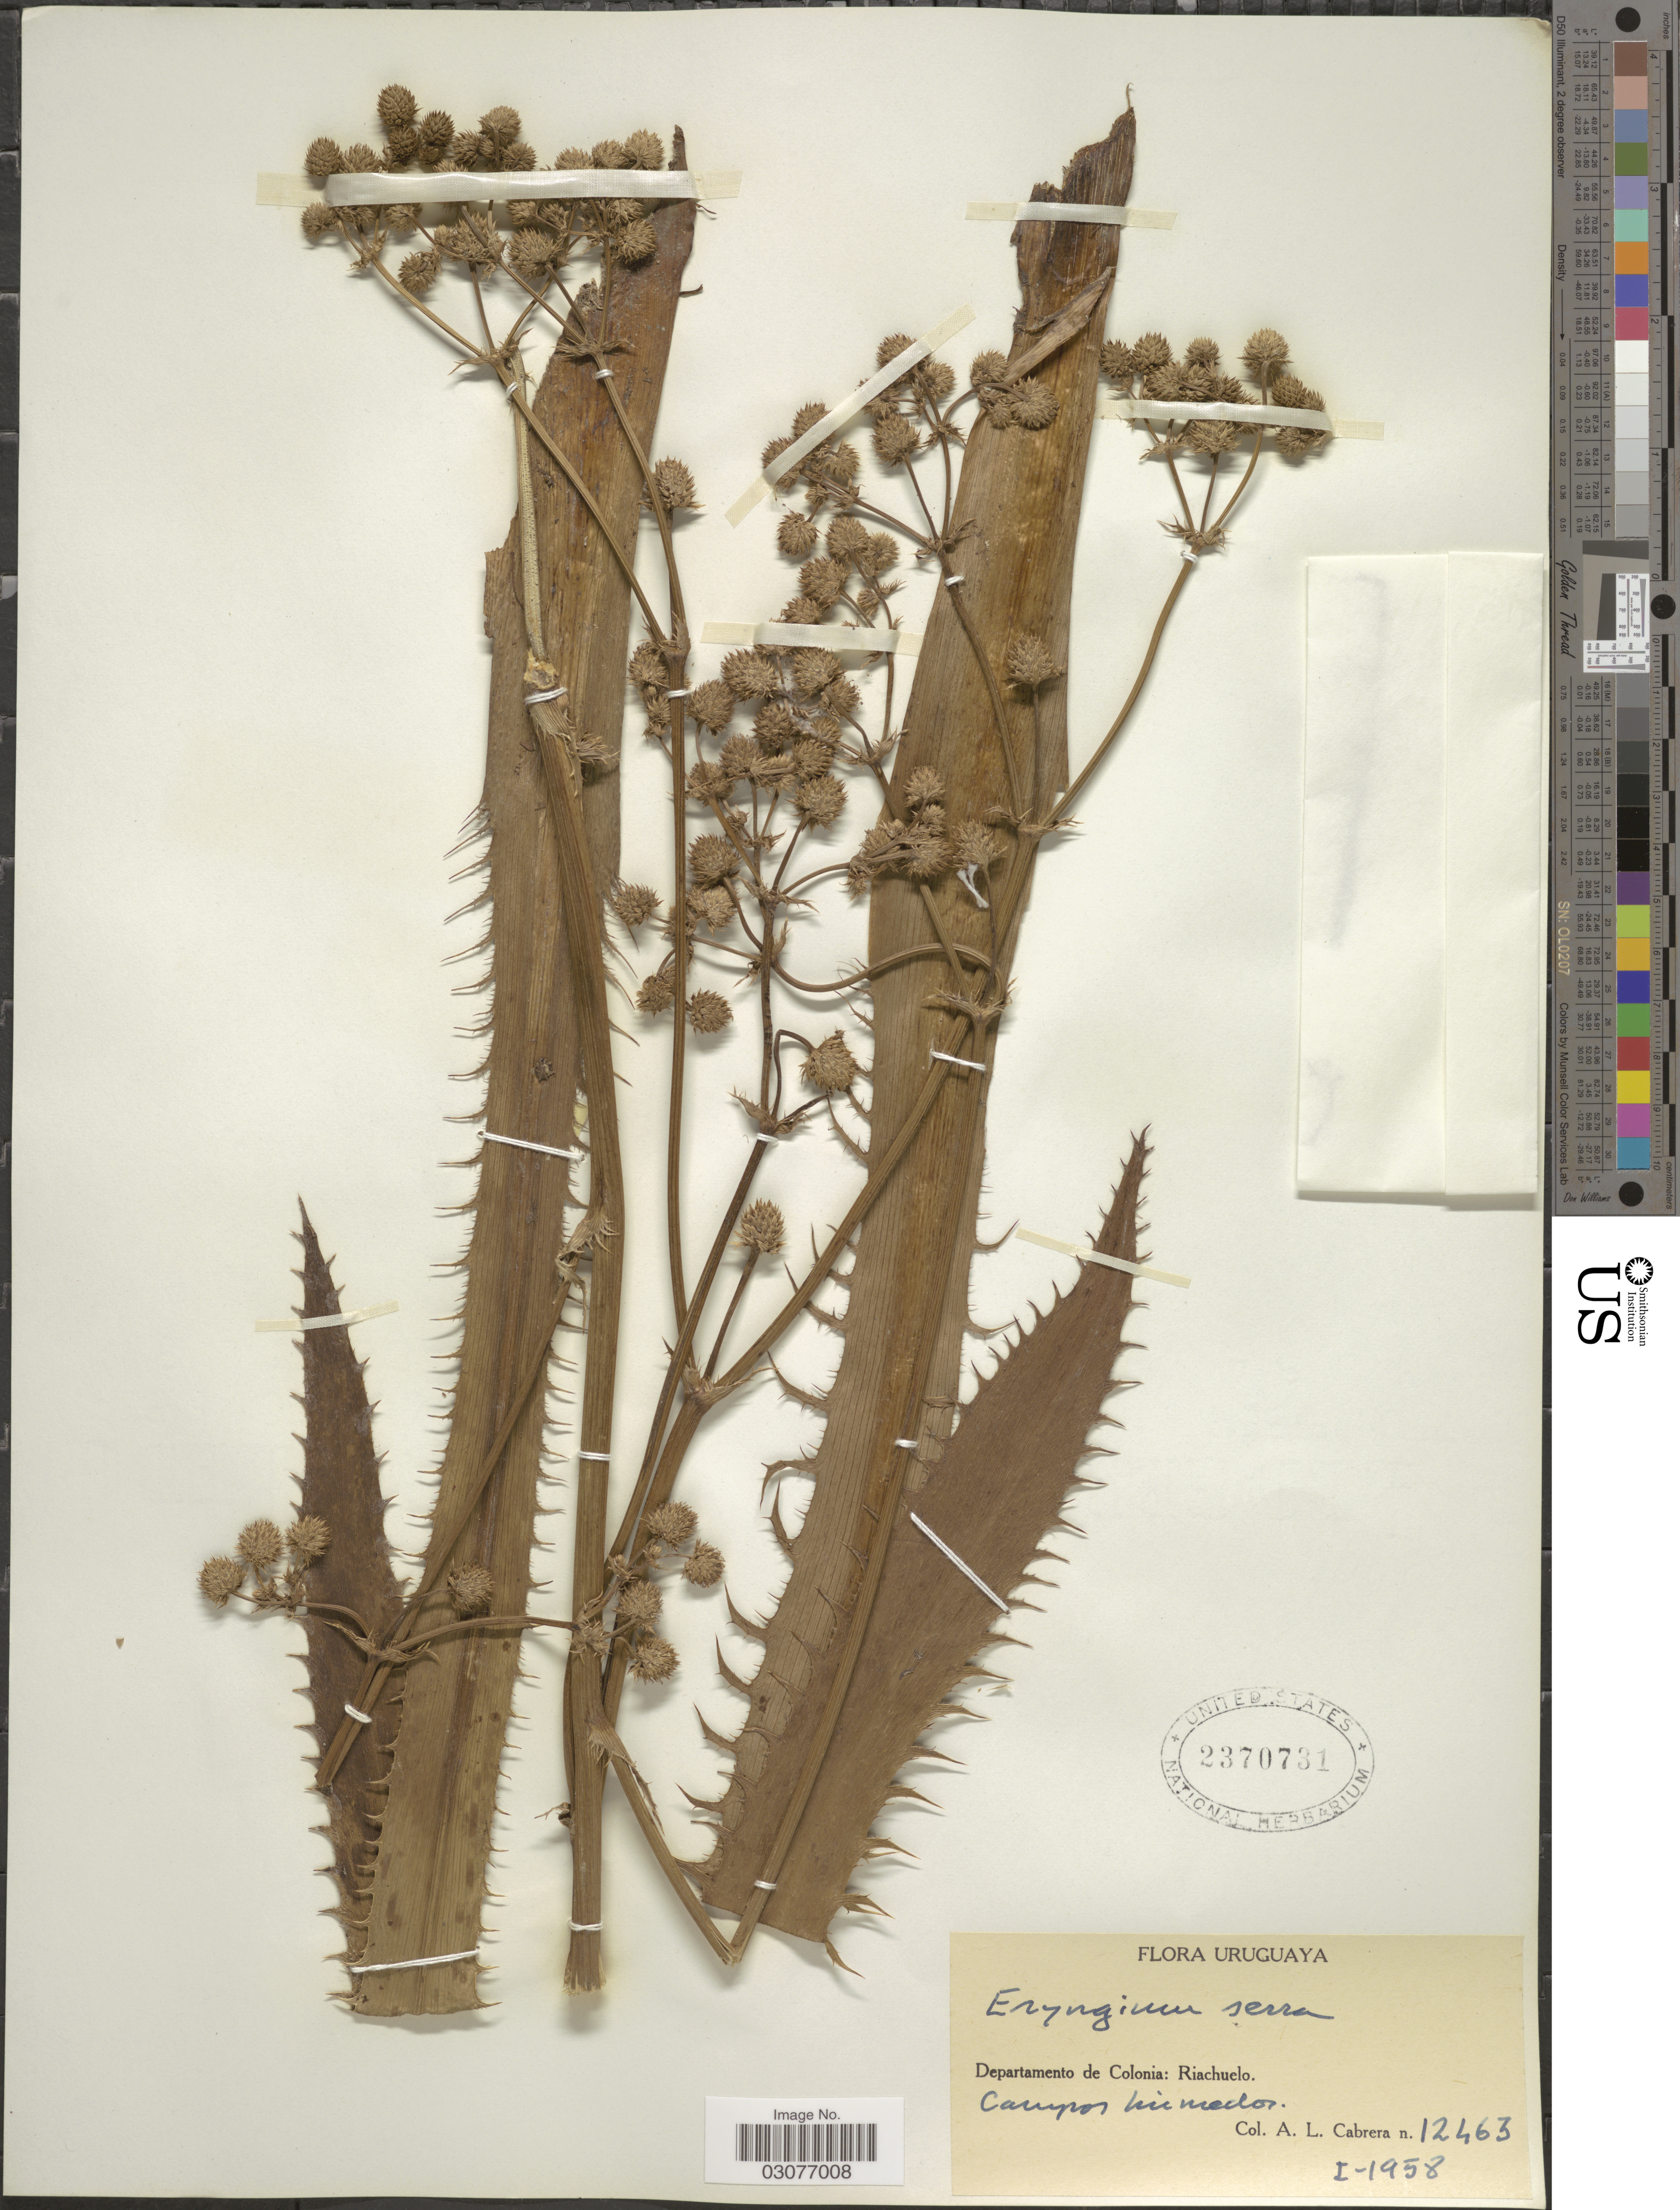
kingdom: Plantae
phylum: Tracheophyta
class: Magnoliopsida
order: Apiales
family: Apiaceae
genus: Eryngium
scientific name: Eryngium serra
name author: Cham. & Schltdl.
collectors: A. L. Cabrera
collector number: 12463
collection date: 1958-01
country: Uruguay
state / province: Colonia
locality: Departamento de Colonia: Riachuelo.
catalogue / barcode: US 2370731